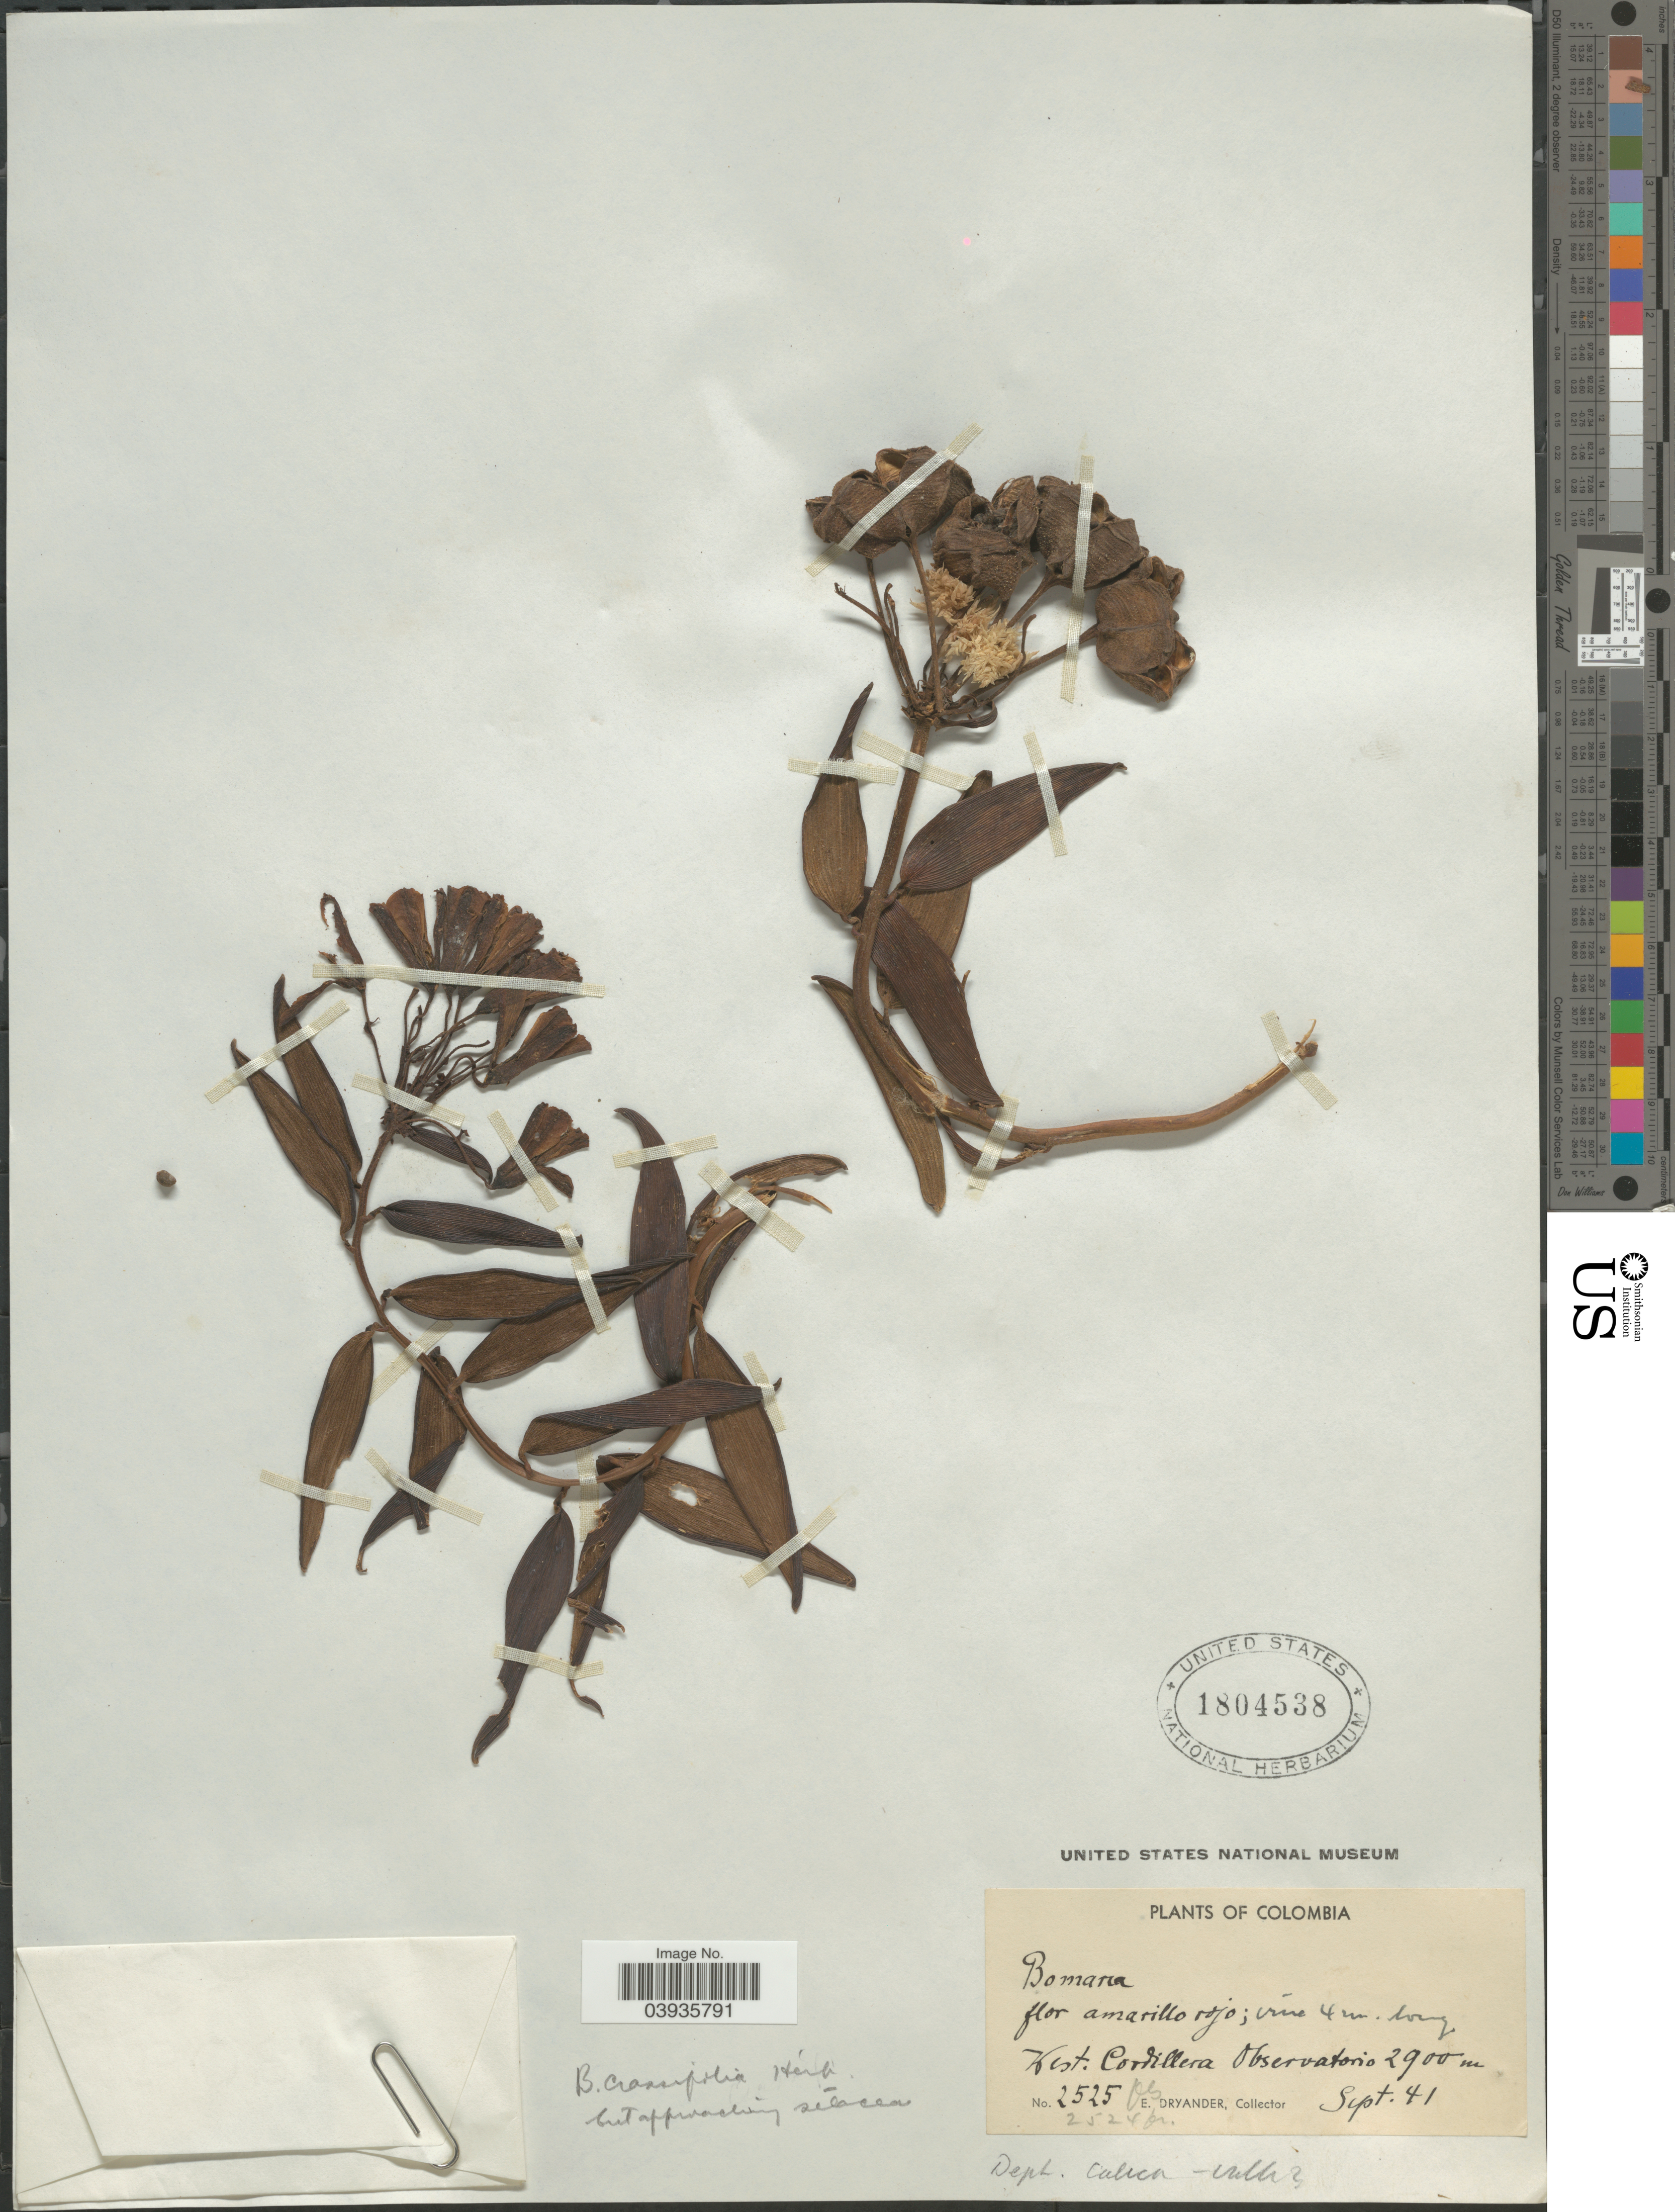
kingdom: Plantae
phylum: Tracheophyta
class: Liliopsida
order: Liliales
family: Alstroemeriaceae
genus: Bomarea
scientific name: Bomarea crassifolia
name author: Baker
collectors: E. Dryander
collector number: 2525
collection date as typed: Transcribed d/m/y: /9/41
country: Colombia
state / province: Cauca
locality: West Cordillera observatorio. Dept. Cauca.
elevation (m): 2900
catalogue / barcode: US 1804538